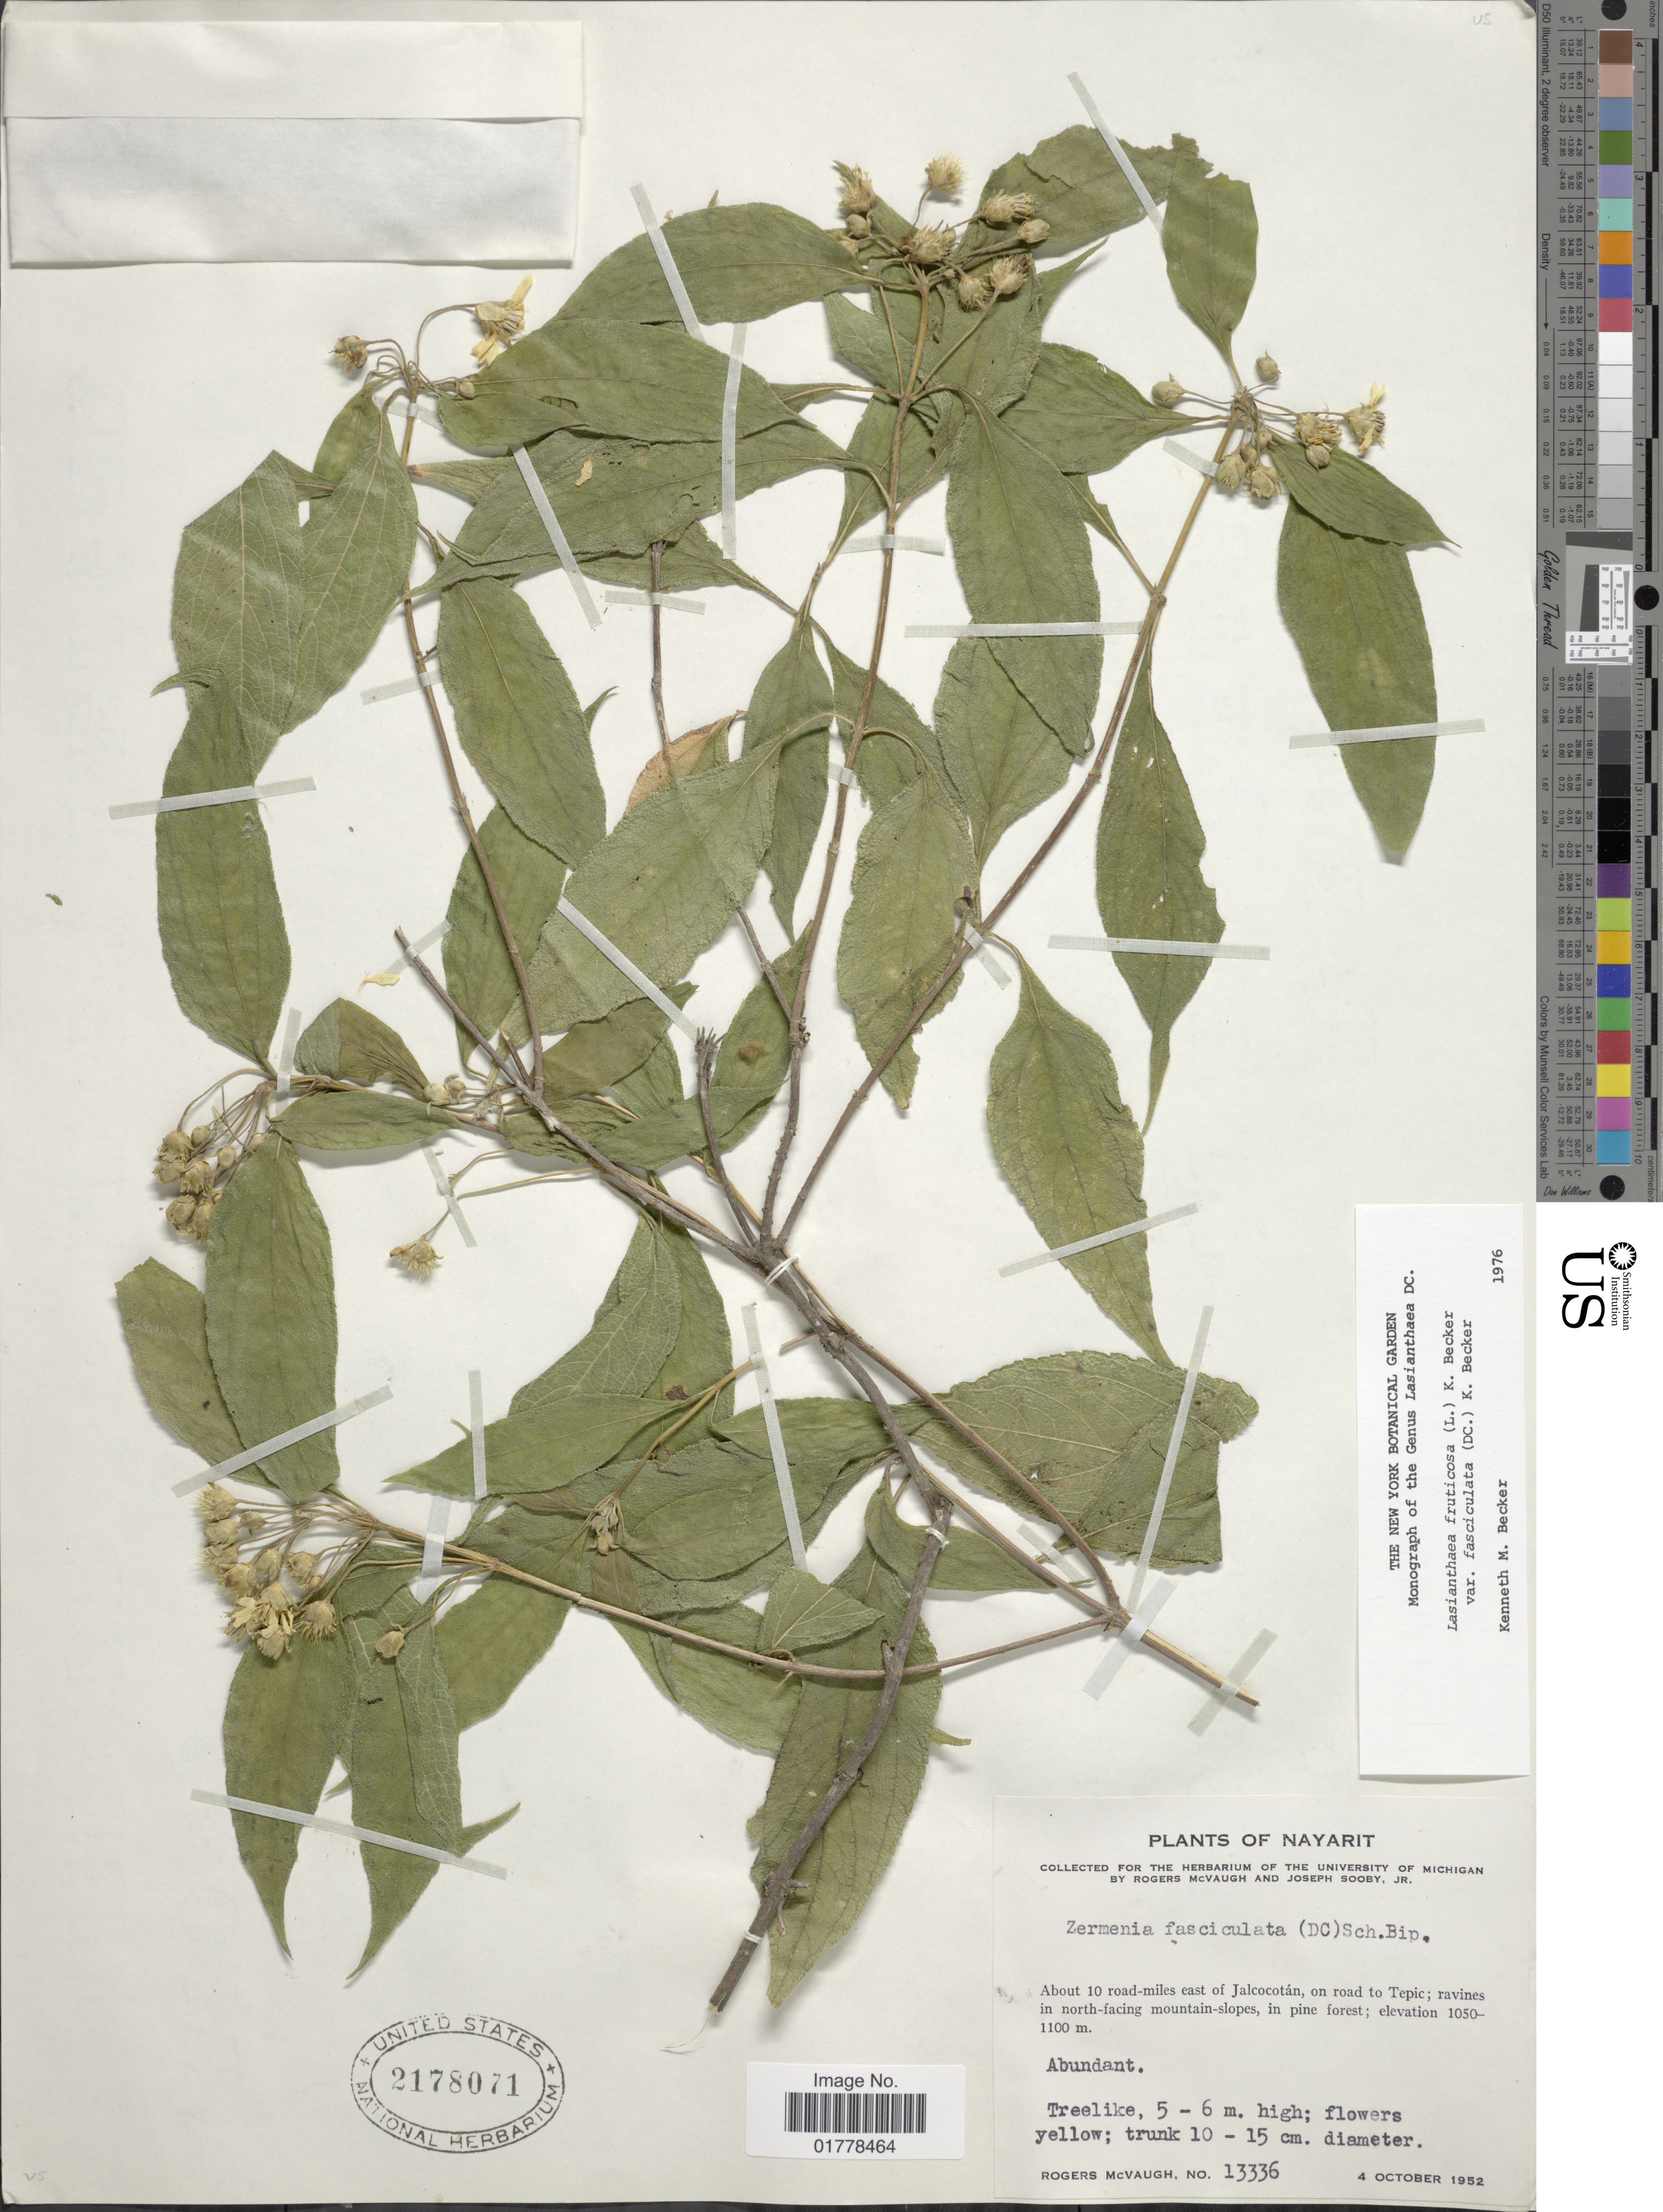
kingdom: Plantae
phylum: Tracheophyta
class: Magnoliopsida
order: Asterales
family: Asteraceae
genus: Lasianthaea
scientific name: Lasianthaea fruticosa var. fasciculata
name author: (DC.) K.M. Becker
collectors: R. McVaugh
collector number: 13336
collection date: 1952-10-04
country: Mexico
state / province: Nayarit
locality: About 10 road-miles east of Jalcocotán, on road to Tepic; ravines in north-facing mountain-slopes, in pine forest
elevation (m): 1050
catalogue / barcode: US 2178071